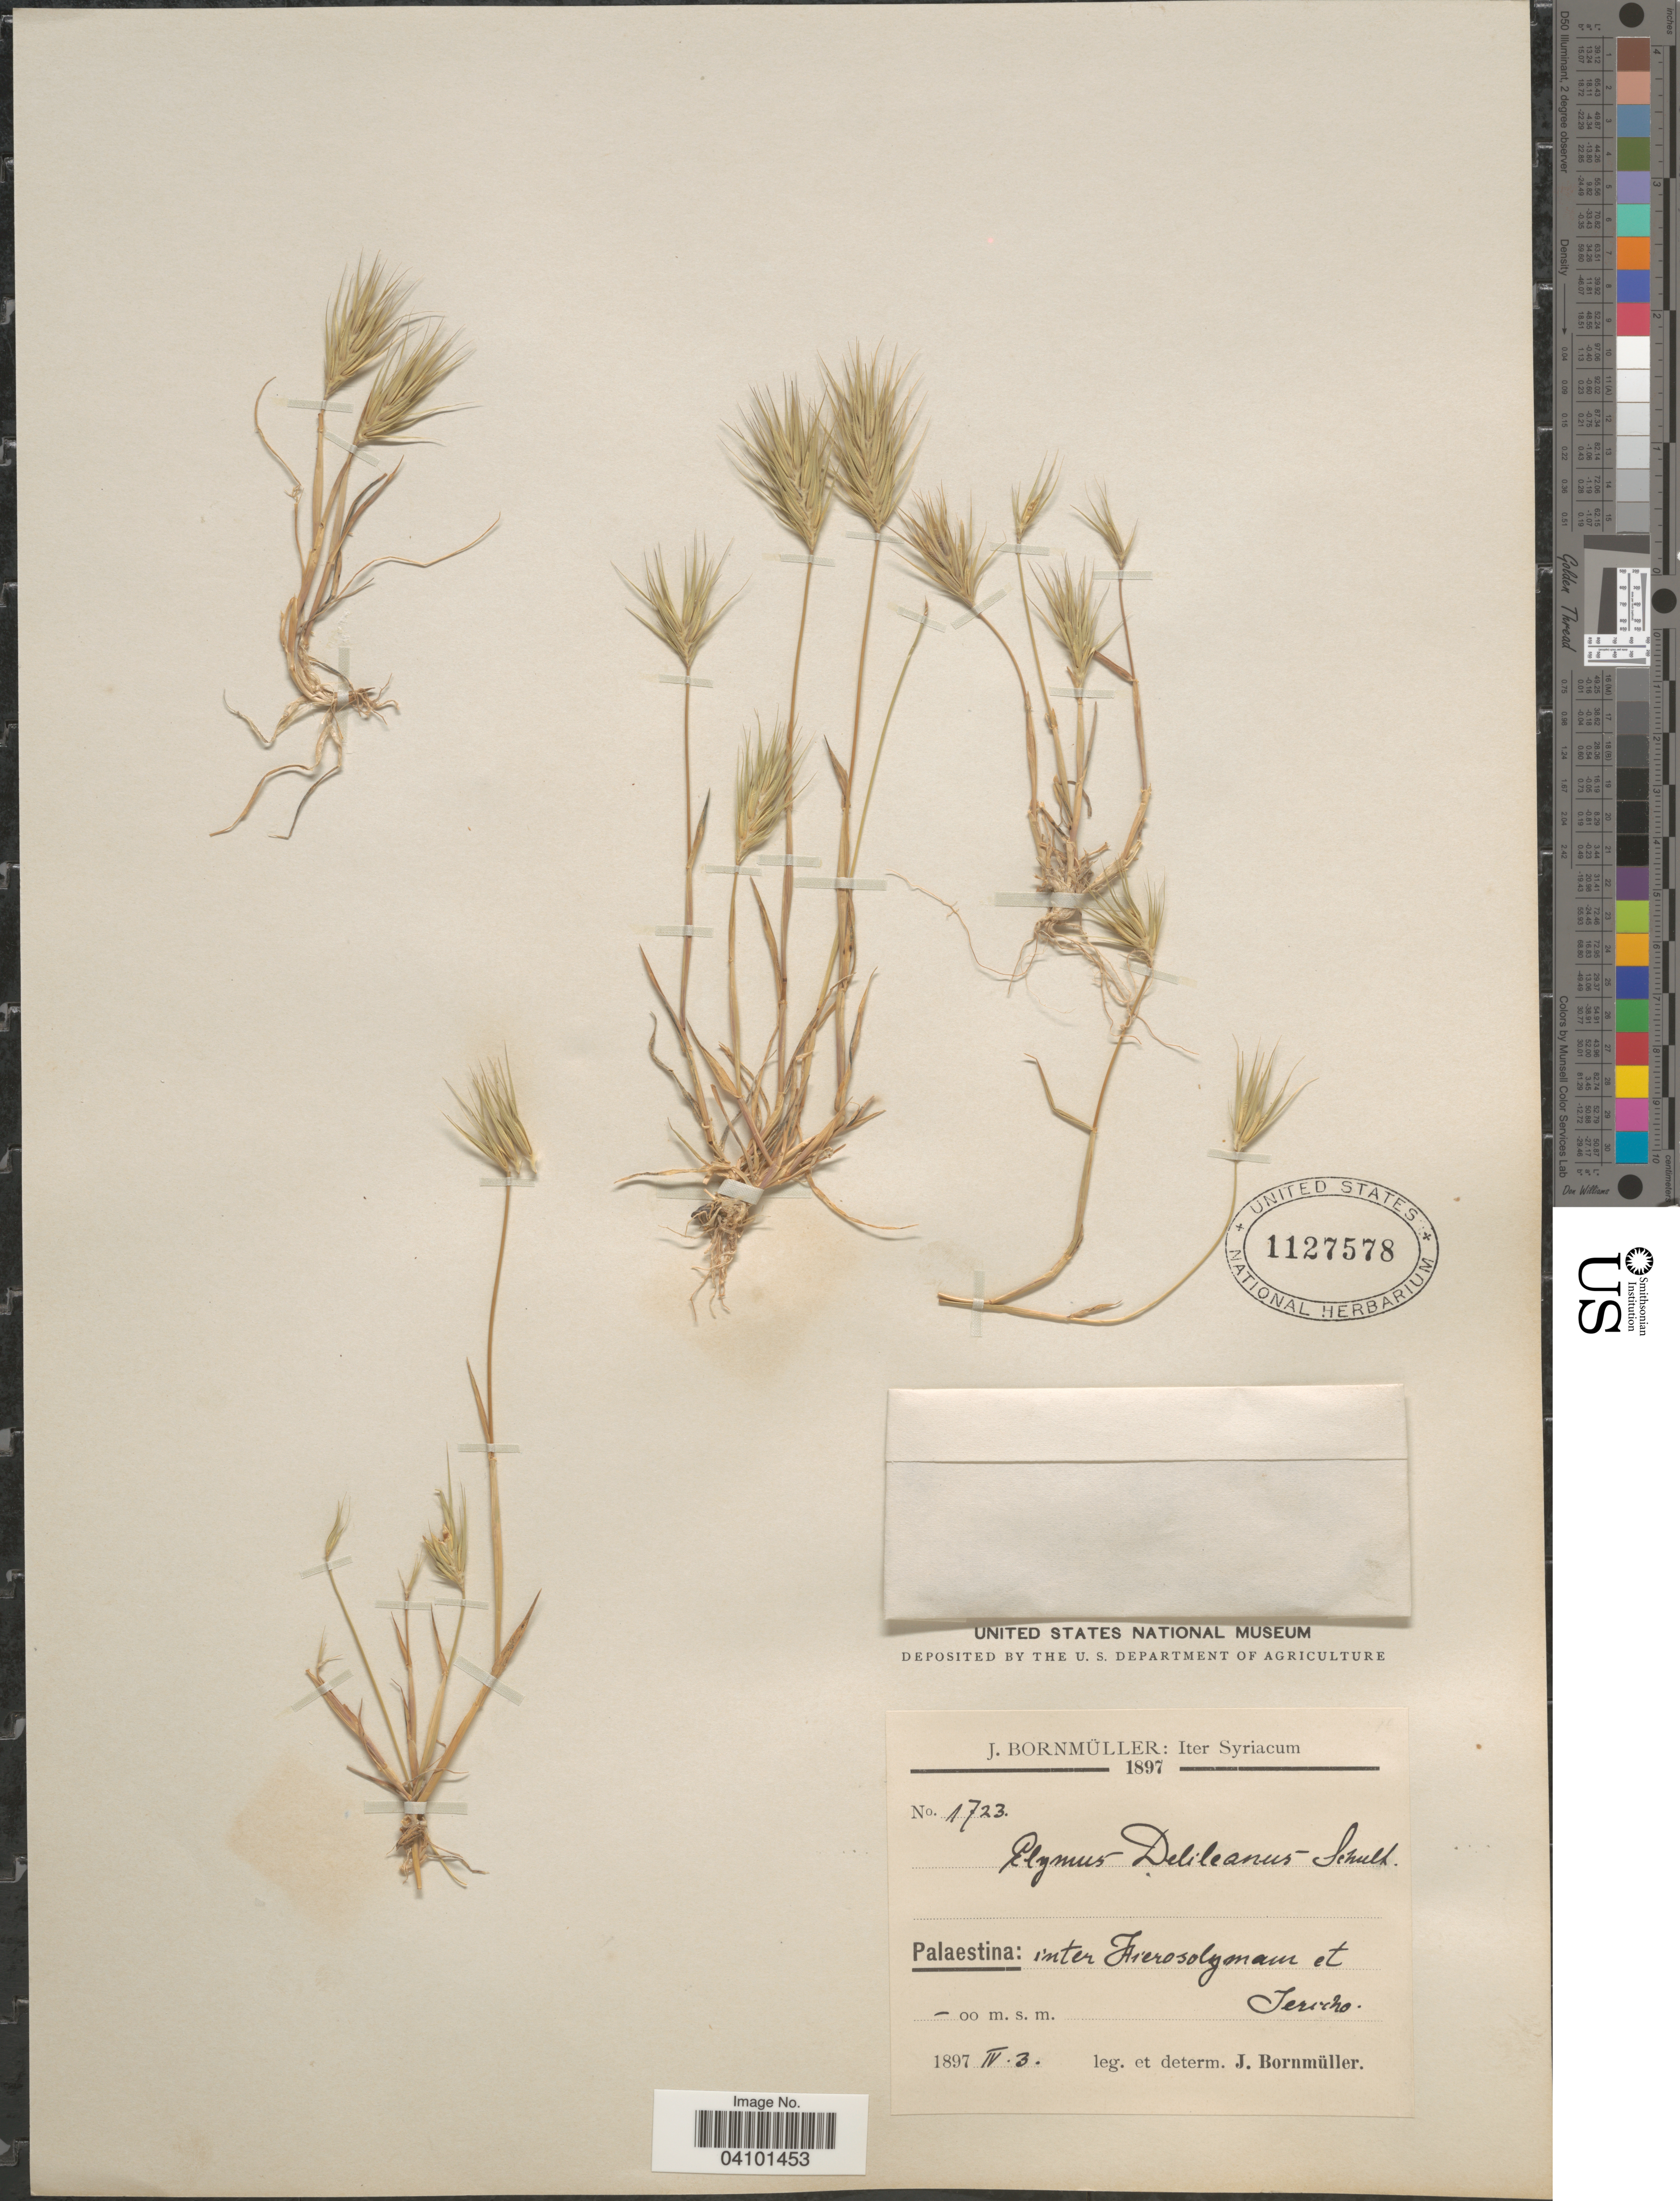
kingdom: Plantae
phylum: Tracheophyta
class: Liliopsida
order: Poales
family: Poaceae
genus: Crithopsis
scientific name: Crithopsis delileana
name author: (Schult.) Roshev.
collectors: J. Bornmüller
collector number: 1723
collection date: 1897-04-03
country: Syria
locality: Iter Syriacum 1897. Palaestina: inter Hierosolymam et Jericho.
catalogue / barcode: US 1127578